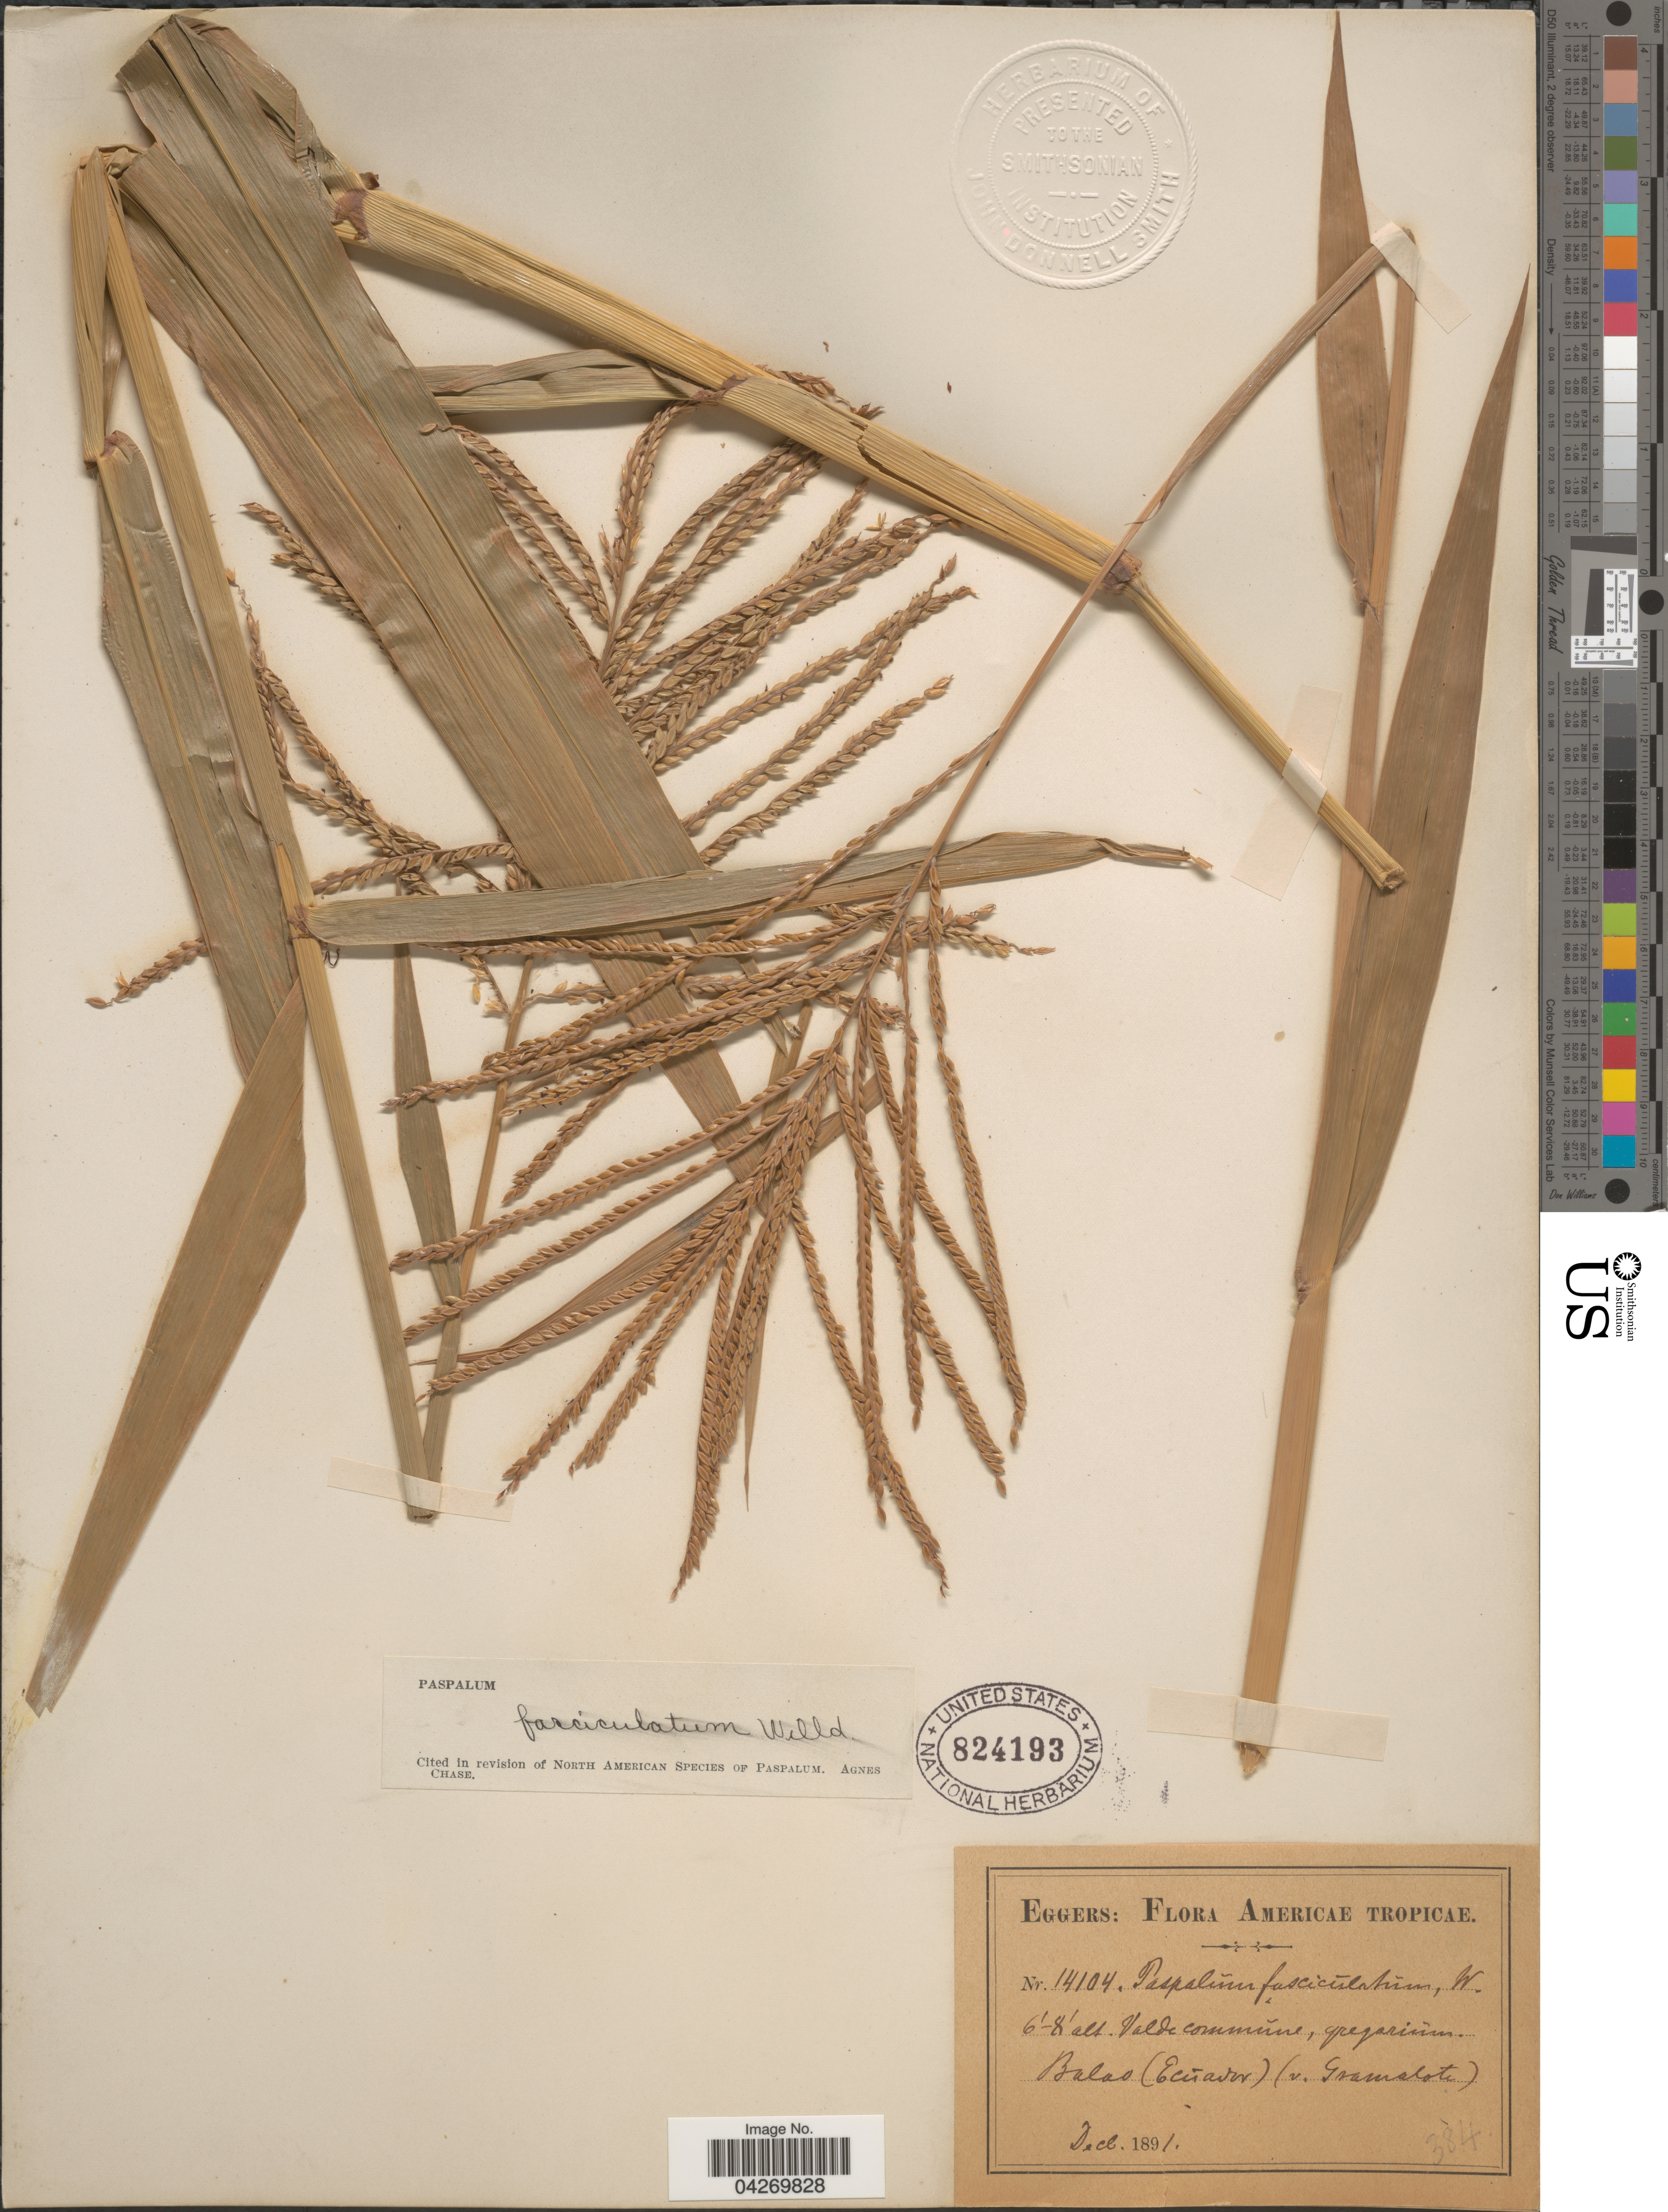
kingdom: Plantae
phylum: Tracheophyta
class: Liliopsida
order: Poales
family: Poaceae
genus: Paspalum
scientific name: Paspalum falcatum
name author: Nees ex Steud.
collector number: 14104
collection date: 1891-12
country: Ecuador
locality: Balas. V. Gramalote.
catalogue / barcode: US 824193